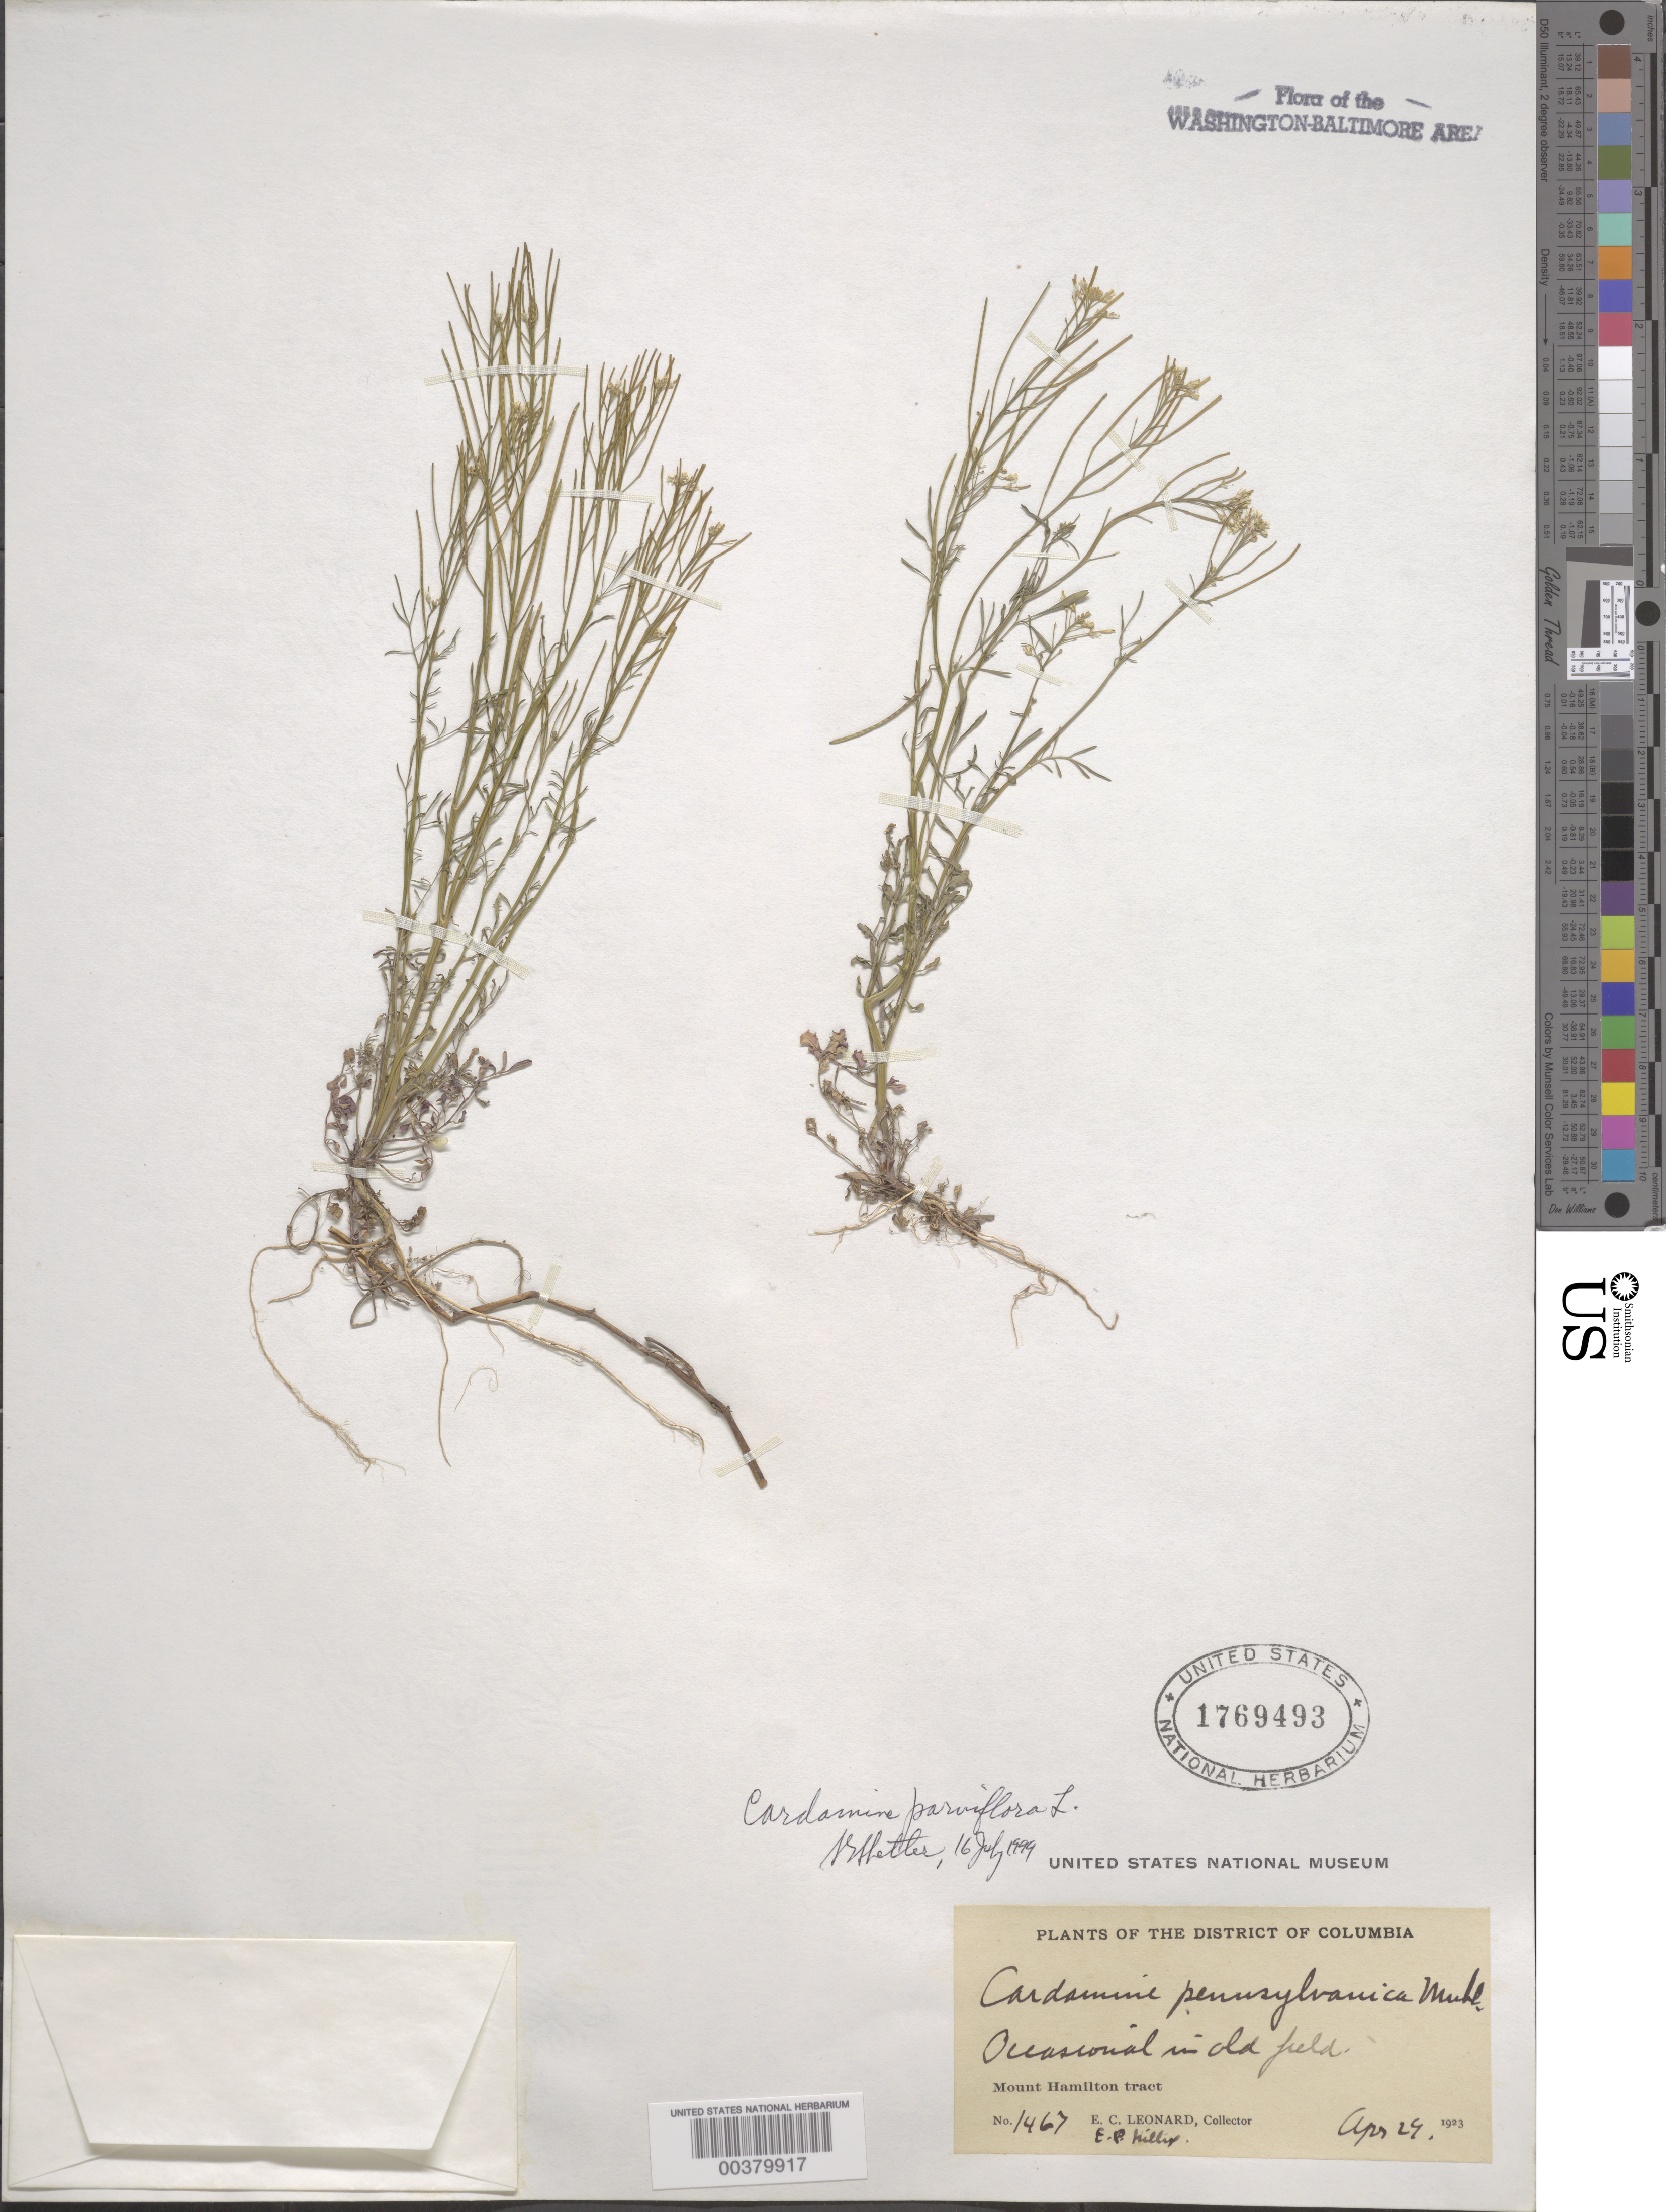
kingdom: Plantae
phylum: Tracheophyta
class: Magnoliopsida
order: Brassicales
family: Brassicaceae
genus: Cardamine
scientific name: Cardamine parviflora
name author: L.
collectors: E. C. Leonard & E. P. Killip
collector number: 1467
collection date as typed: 29 Apr 1923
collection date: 1923-04-29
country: United States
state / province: District of Columbia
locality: Mount Hamilton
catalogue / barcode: US 1769493